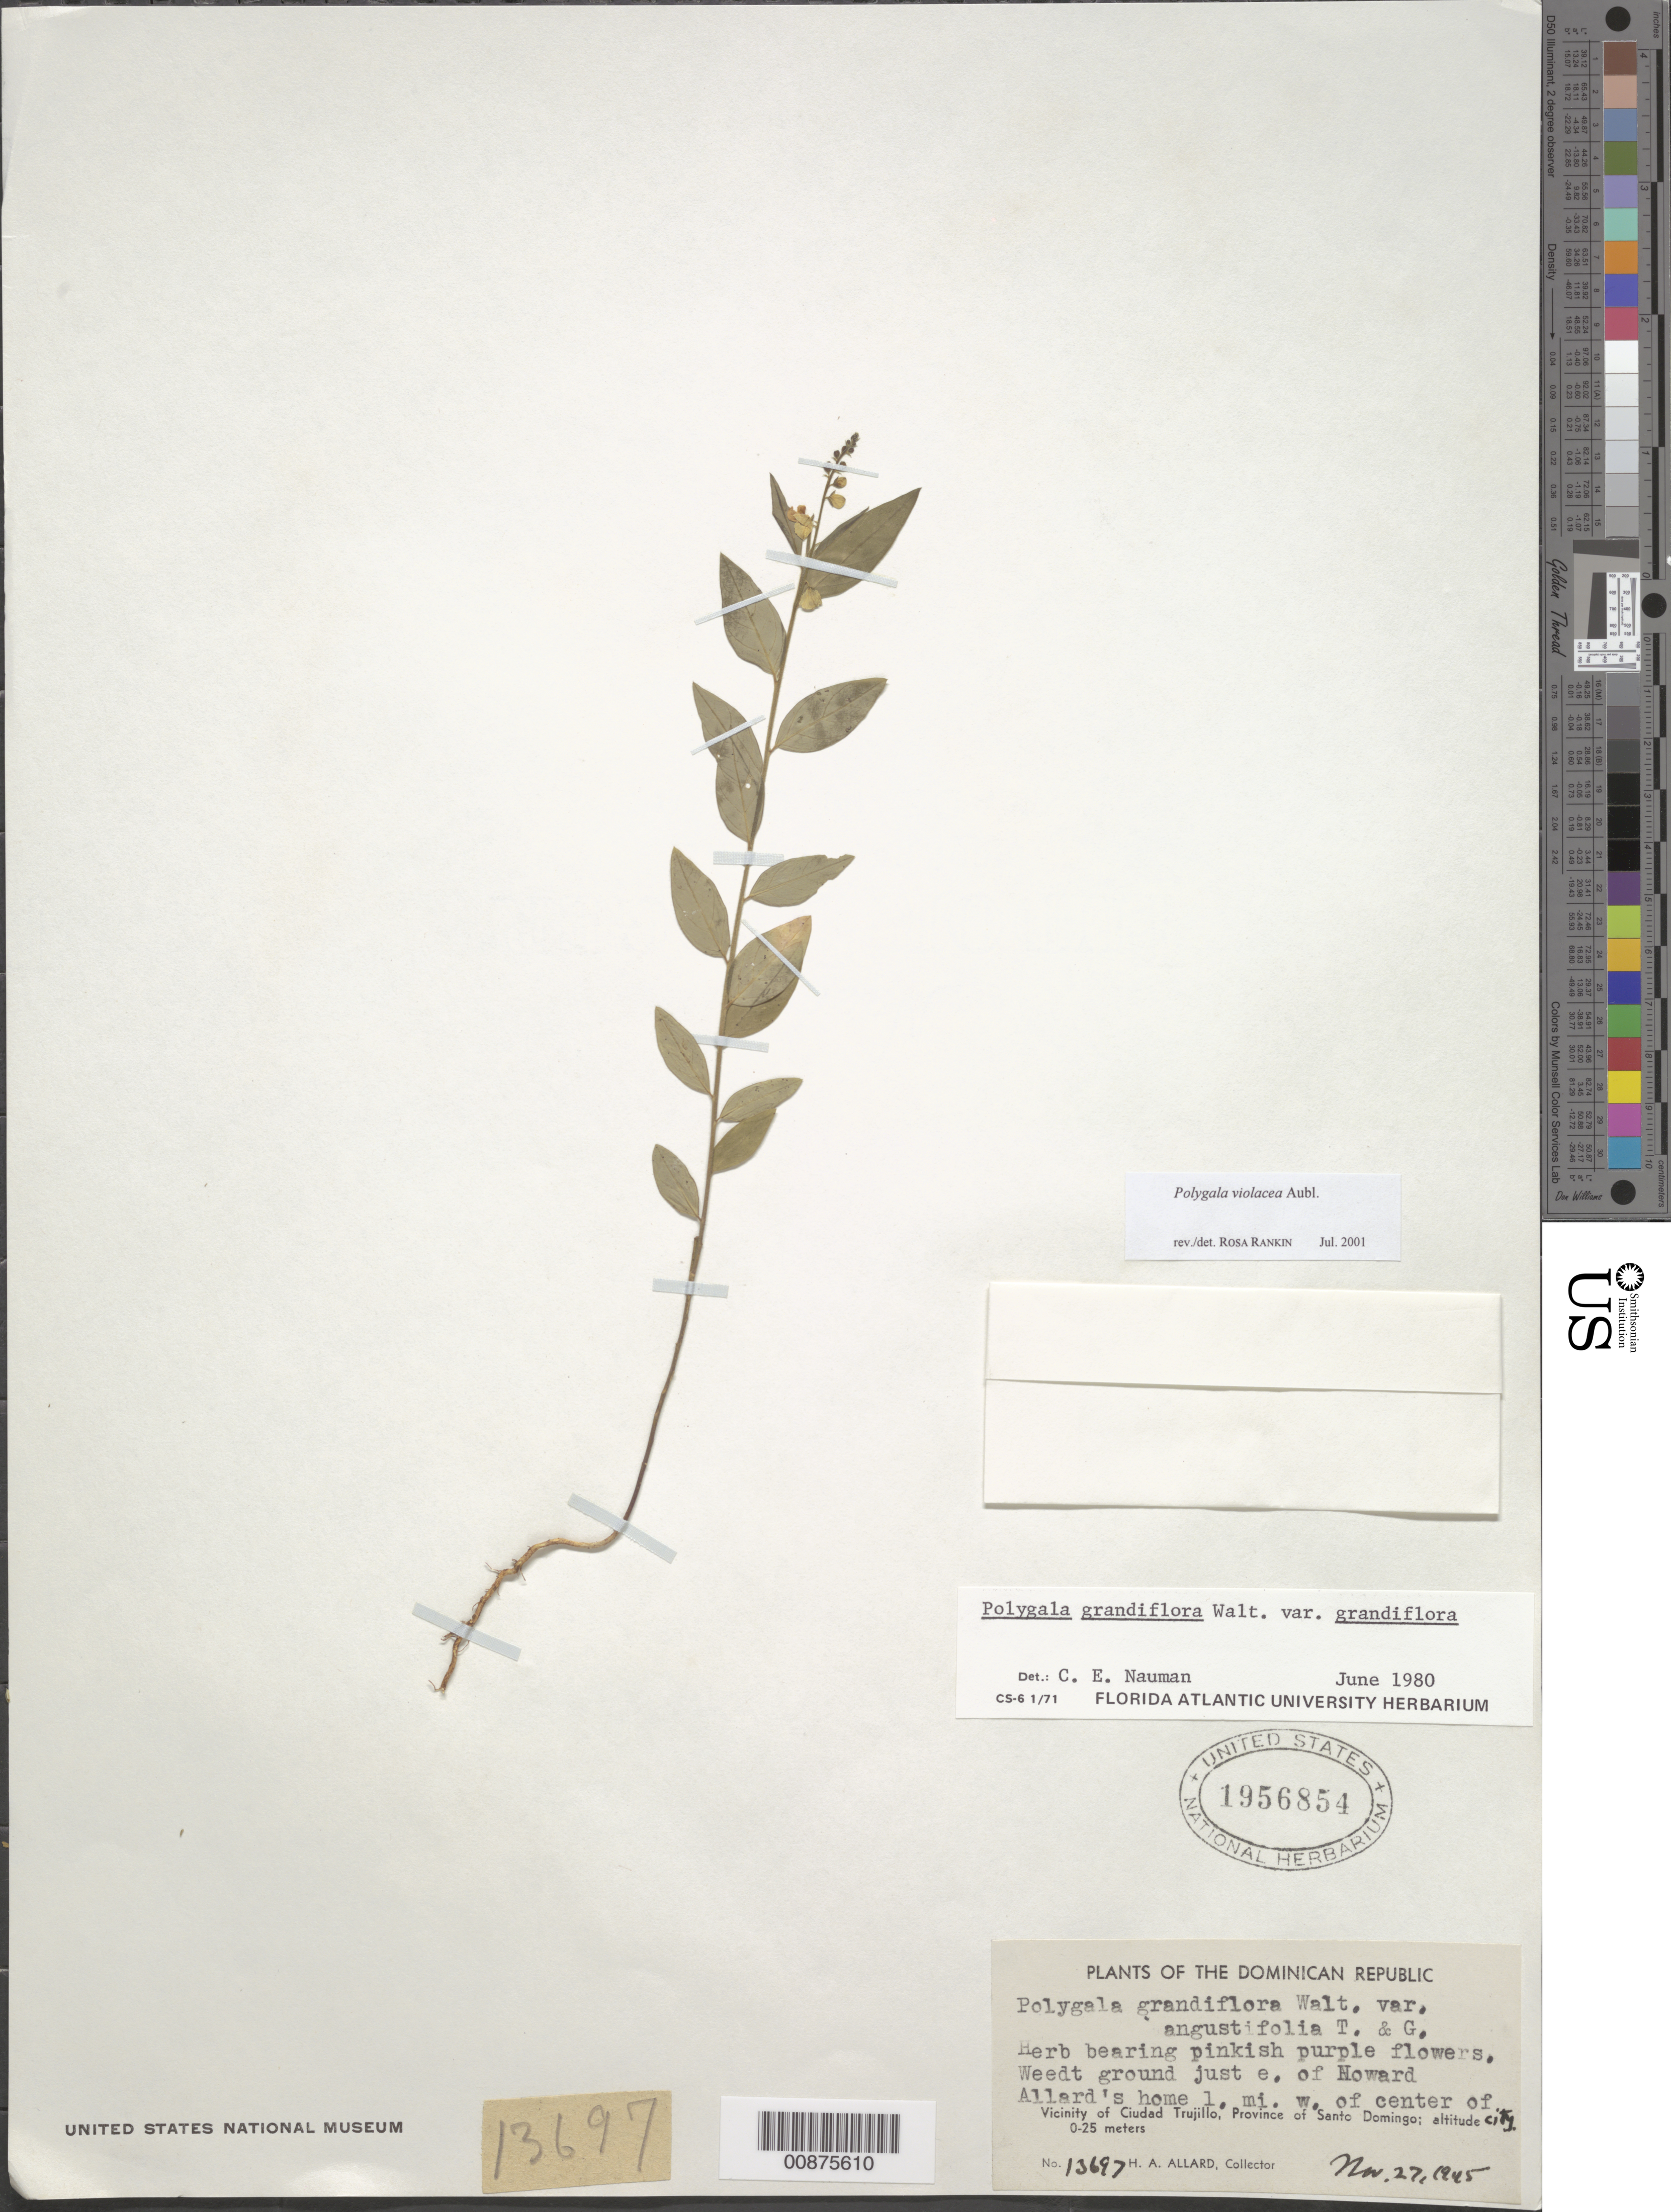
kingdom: Plantae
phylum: Tracheophyta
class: Magnoliopsida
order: Fabales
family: Polygalaceae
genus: Asemeia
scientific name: Asemeia violacea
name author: (Aubl.) J.F.B. Pastore & J.R. Abbott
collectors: H. A. Allard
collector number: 13697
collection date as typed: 27 Nov 1945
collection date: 1945-11-27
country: Dominican Republic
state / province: Distrito Nacional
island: Hispaniola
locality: Vicinity of Santo Domingo City, just N of Howard Allard's home, 1 mi. W of center of city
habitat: Weed ground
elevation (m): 0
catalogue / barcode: US 1956854